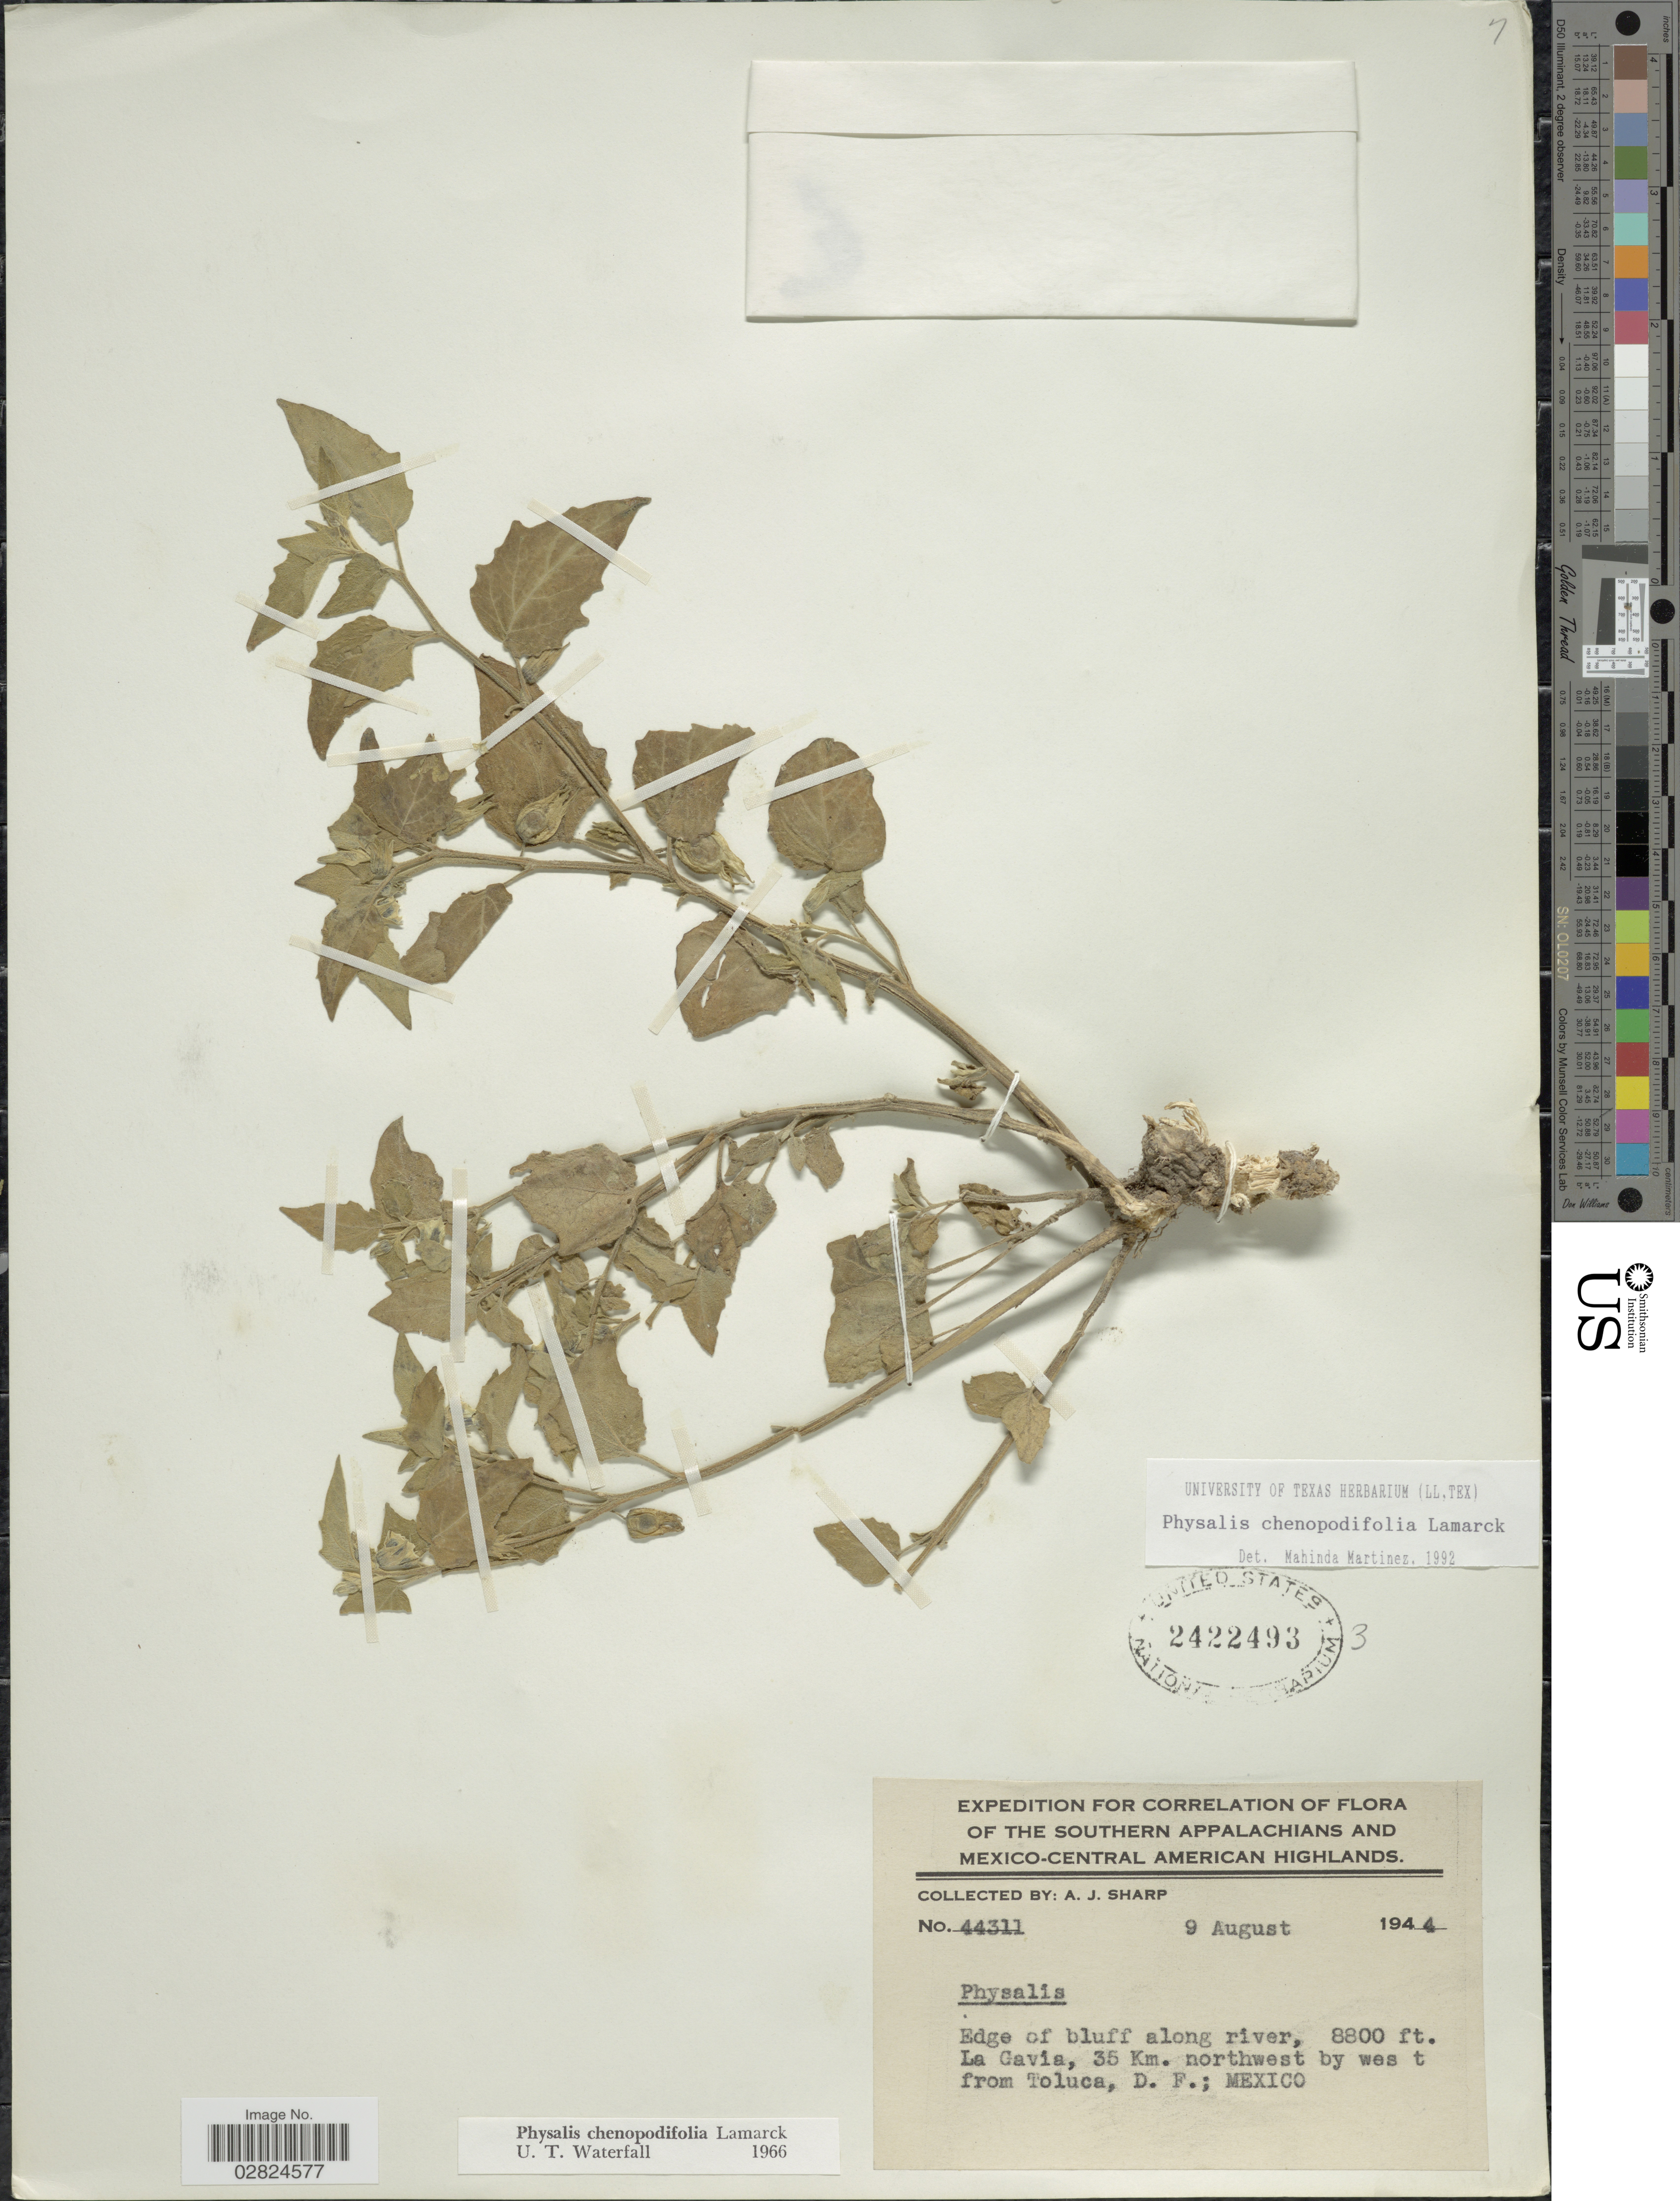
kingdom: Plantae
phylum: Tracheophyta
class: Magnoliopsida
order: Solanales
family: Solanaceae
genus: Physalis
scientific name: Physalis chenopodifolia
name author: Lam.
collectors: A. J. Sharp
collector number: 44311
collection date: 1944-08-09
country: Mexico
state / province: Distrito Federal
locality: Southern Appalachians and Mexico-Central American Highlands, edge of bluff along river, La Gavia, 35 Km. northwest by west from Toluca, D. F.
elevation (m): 2682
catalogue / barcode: US 2422493